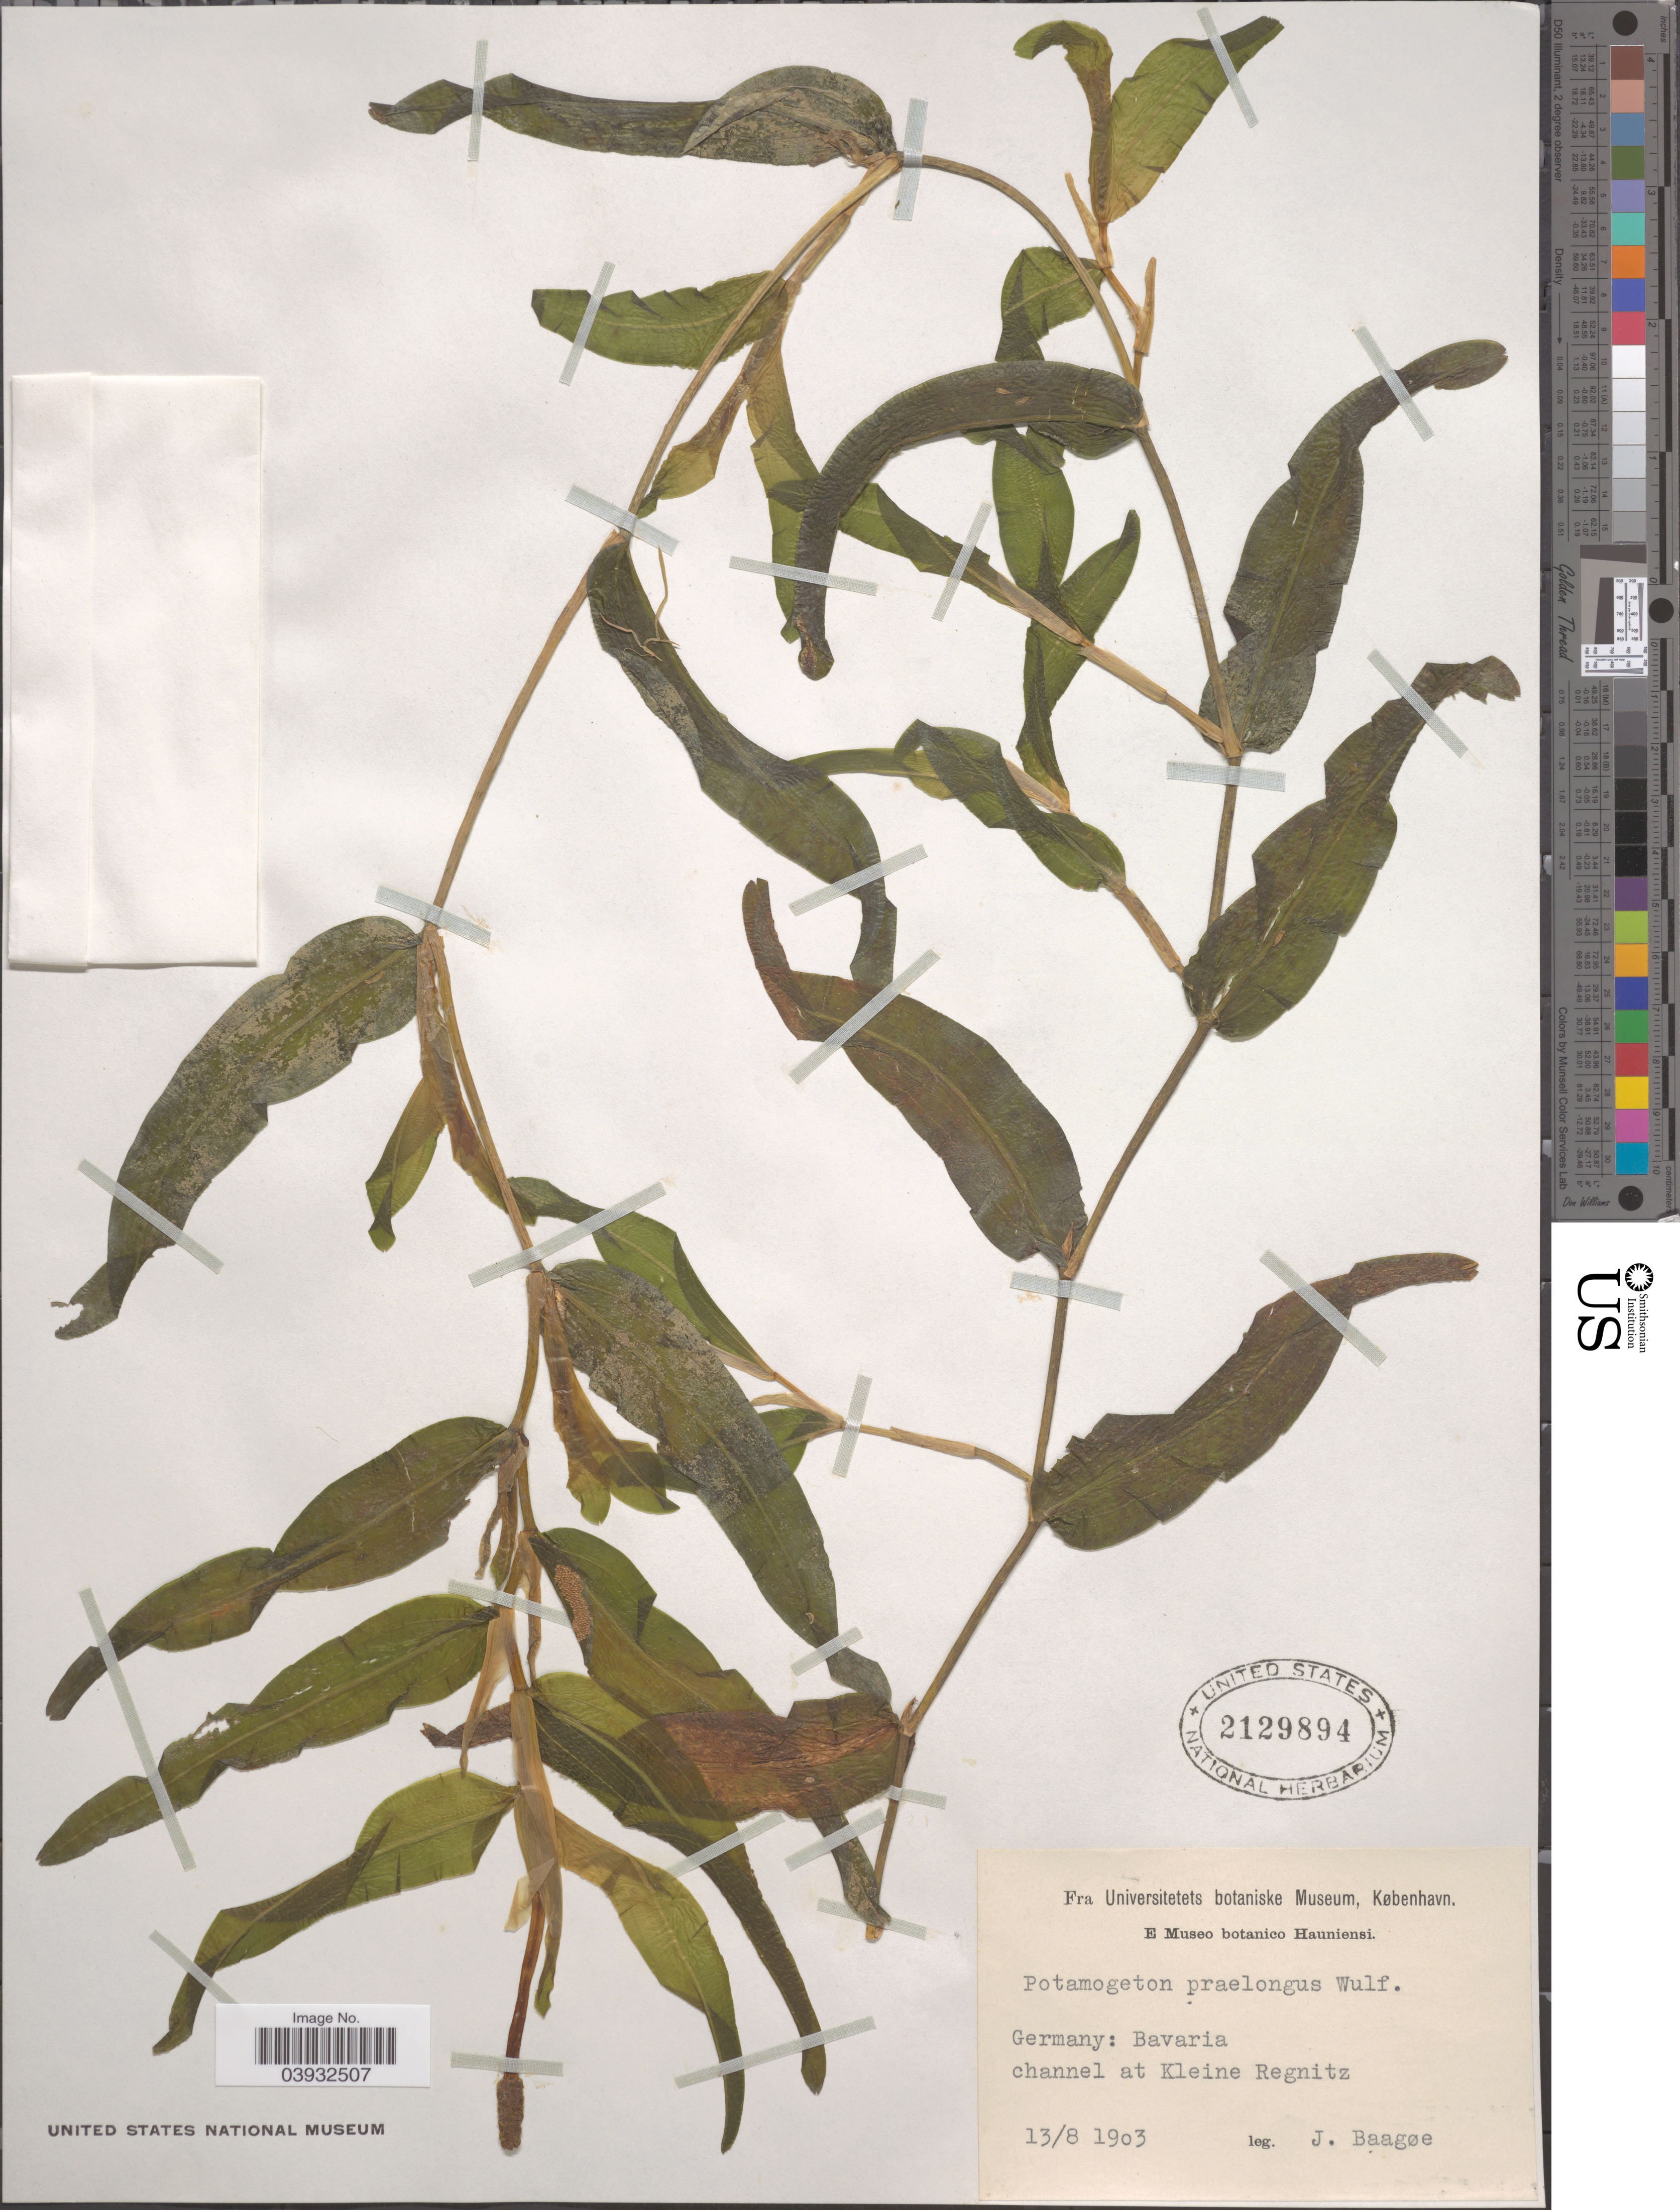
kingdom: Plantae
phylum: Tracheophyta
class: Liliopsida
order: Alismatales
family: Potamogetonaceae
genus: Potamogeton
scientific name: Potamogeton praelongus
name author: Wulfen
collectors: J. Baagoe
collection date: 1903-08-13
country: Germany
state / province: Bayern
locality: Bavaria. Channel at Kleine Regnitz.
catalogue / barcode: US 2129894